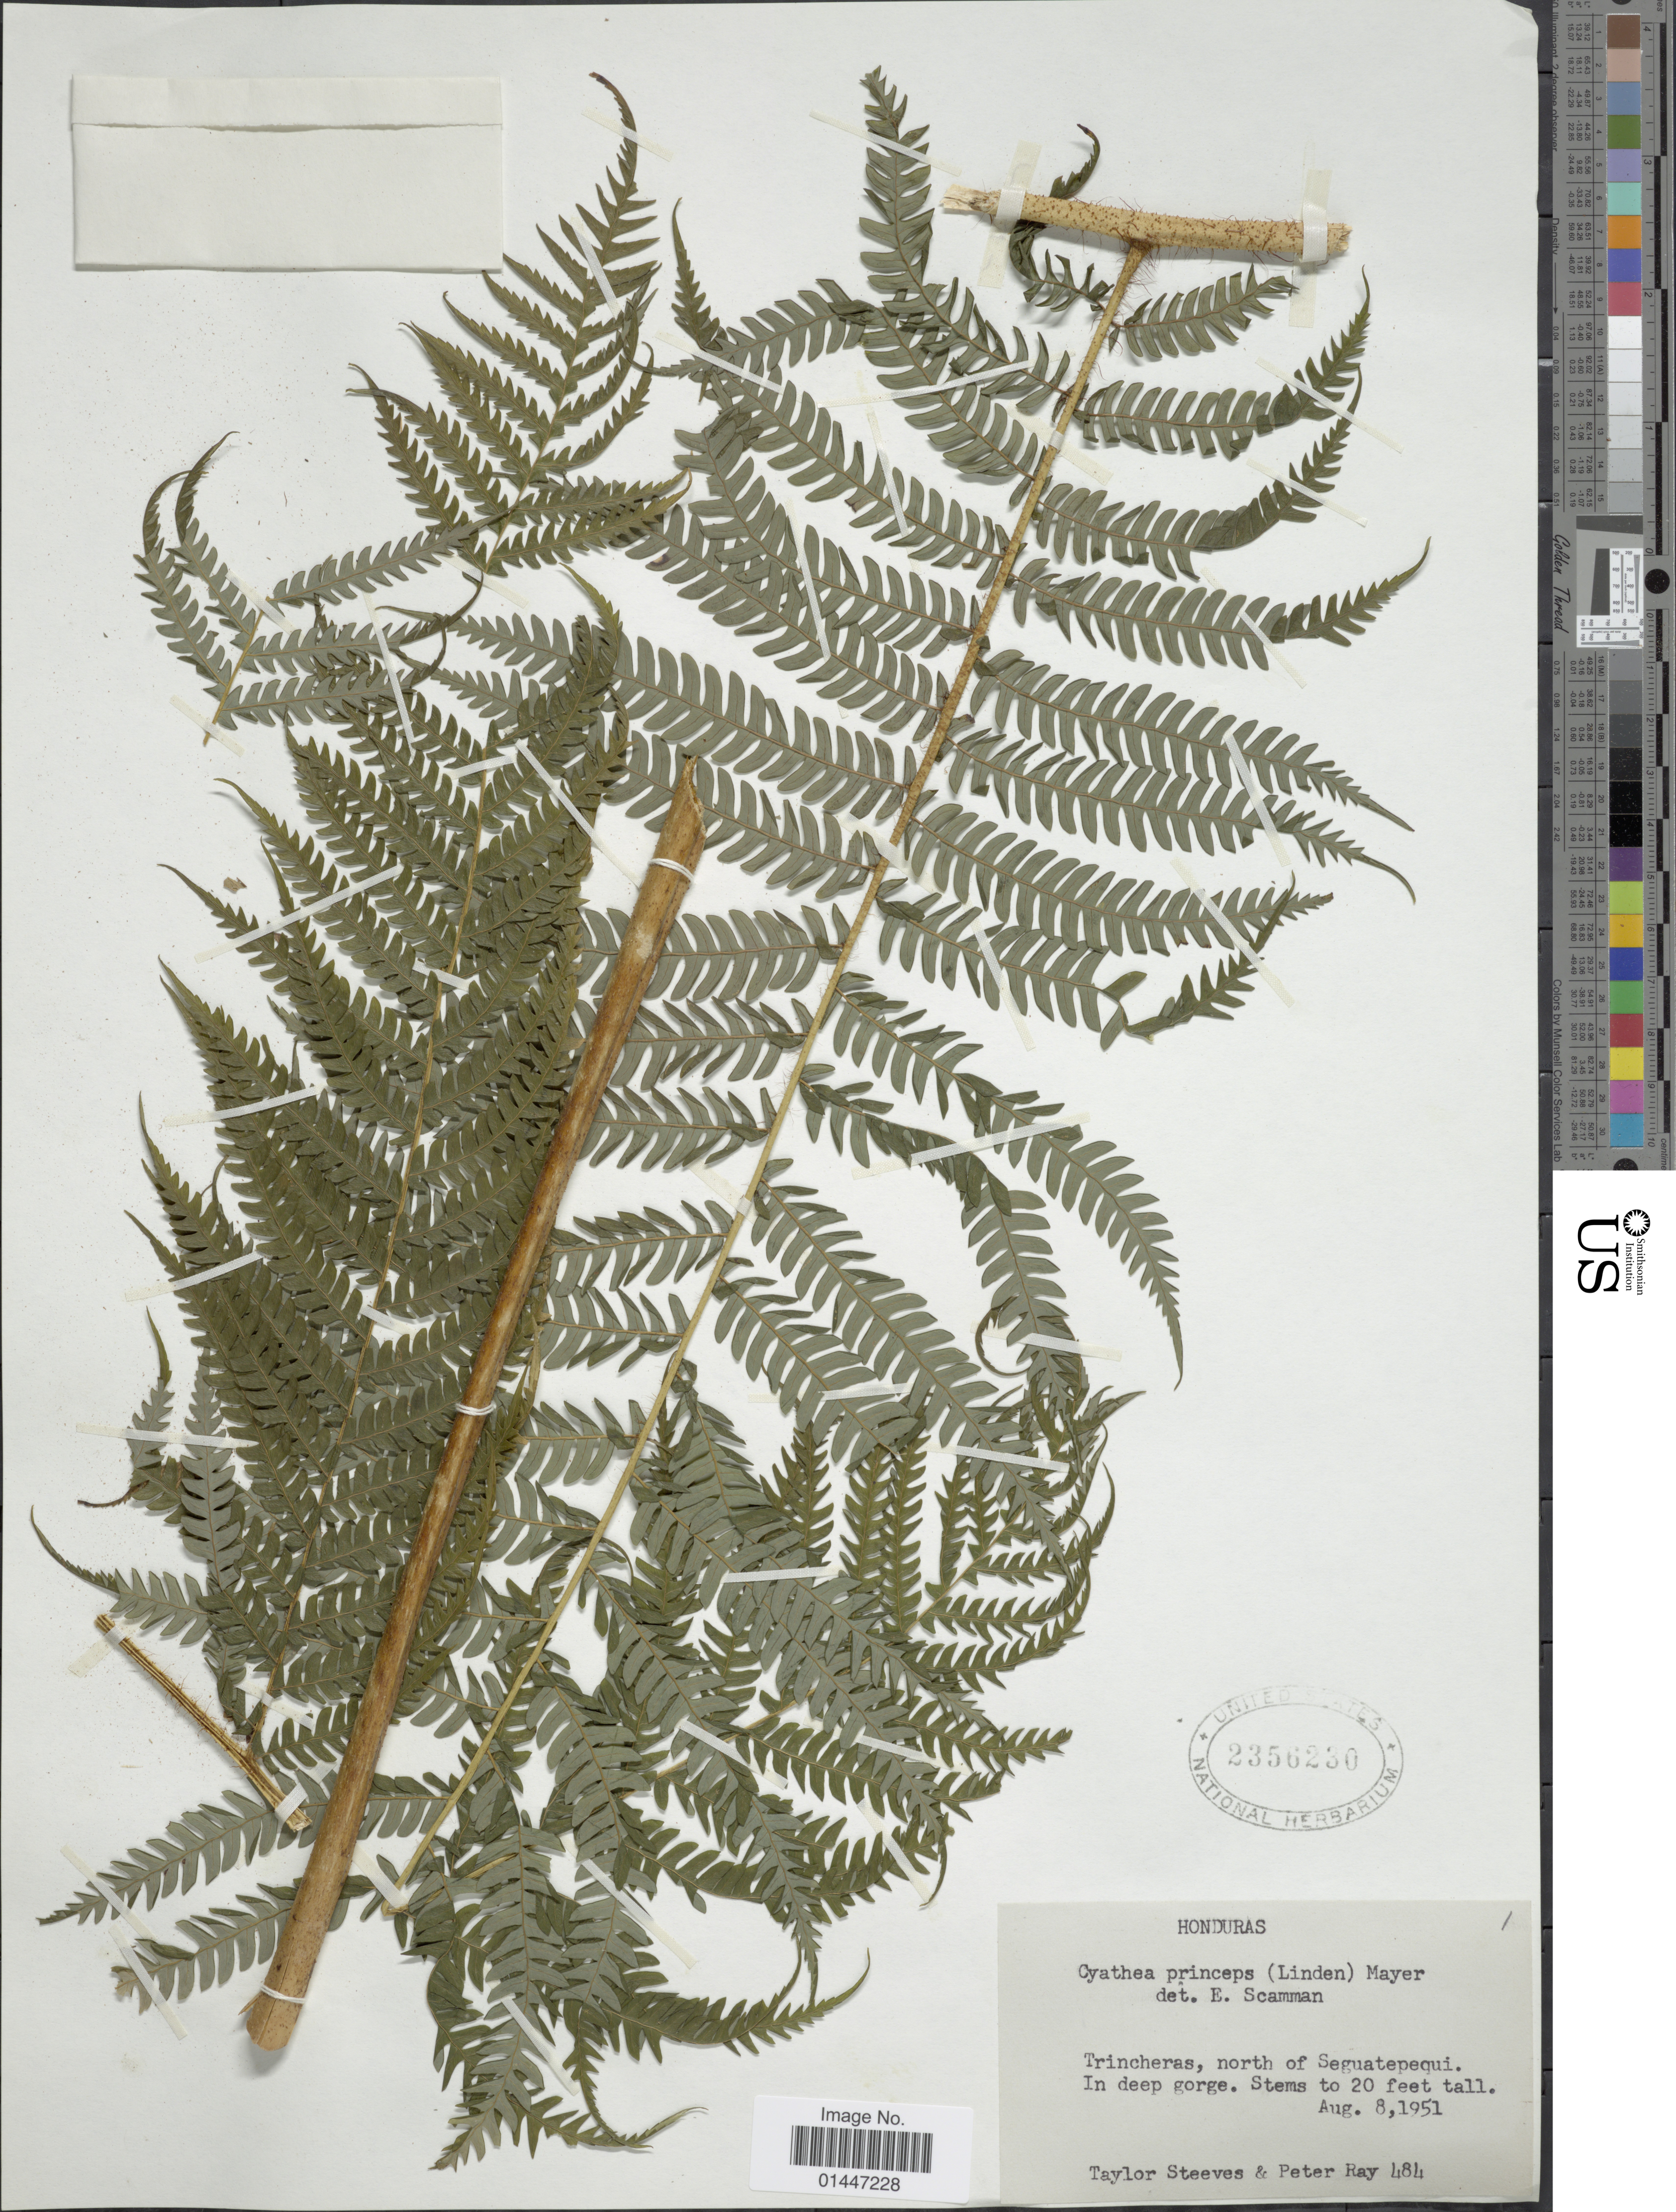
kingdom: Plantae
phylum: Tracheophyta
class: Polypodiopsida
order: Cyatheales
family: Cyatheaceae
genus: Sphaeropteris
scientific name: Sphaeropteris horrida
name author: (Liebm.) R.M. Tryon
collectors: T. Steeves & P. Ray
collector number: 484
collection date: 1951-08-08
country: Honduras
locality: Trincheras, north of Seguetepequi. In deep gorge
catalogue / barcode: US 2356230